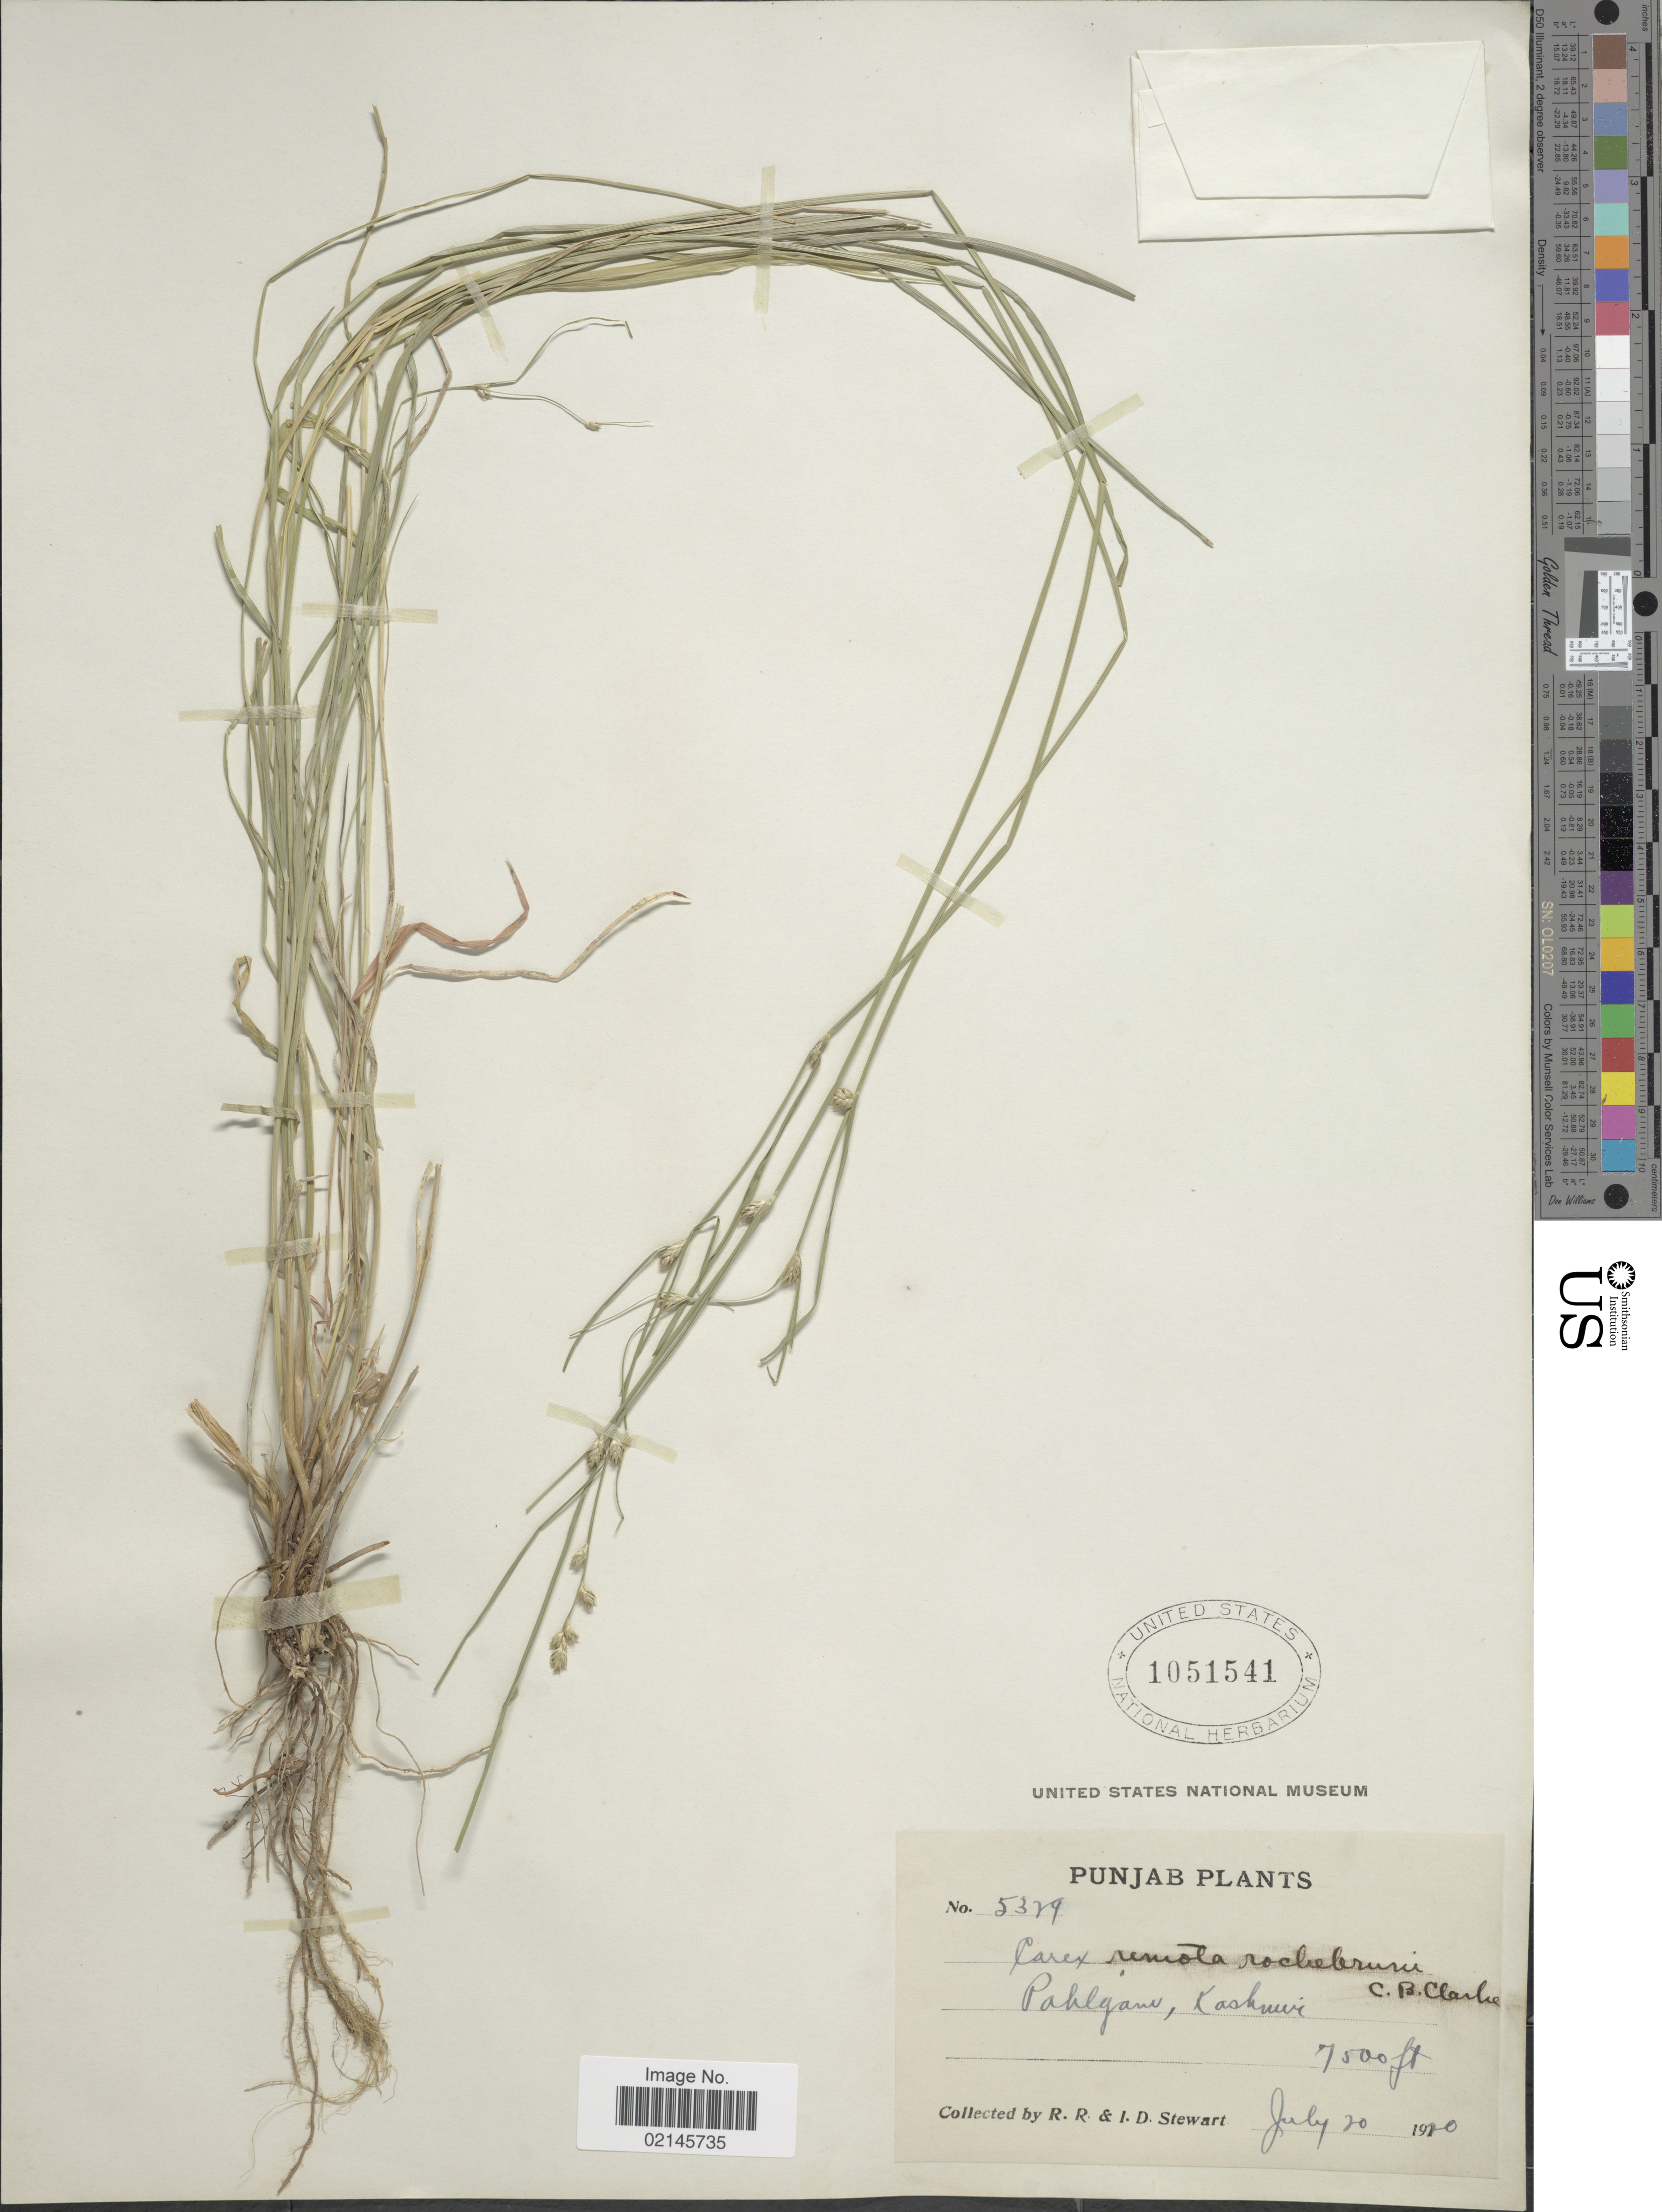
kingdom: Plantae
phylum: Tracheophyta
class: Liliopsida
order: Poales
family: Cyperaceae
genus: Carex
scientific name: Carex remota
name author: L.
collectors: R. R. Stewart & I. Stewart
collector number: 5329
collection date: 1920-07-20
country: India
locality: Pahlgam, Kashmir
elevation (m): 2286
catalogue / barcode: US 1051541